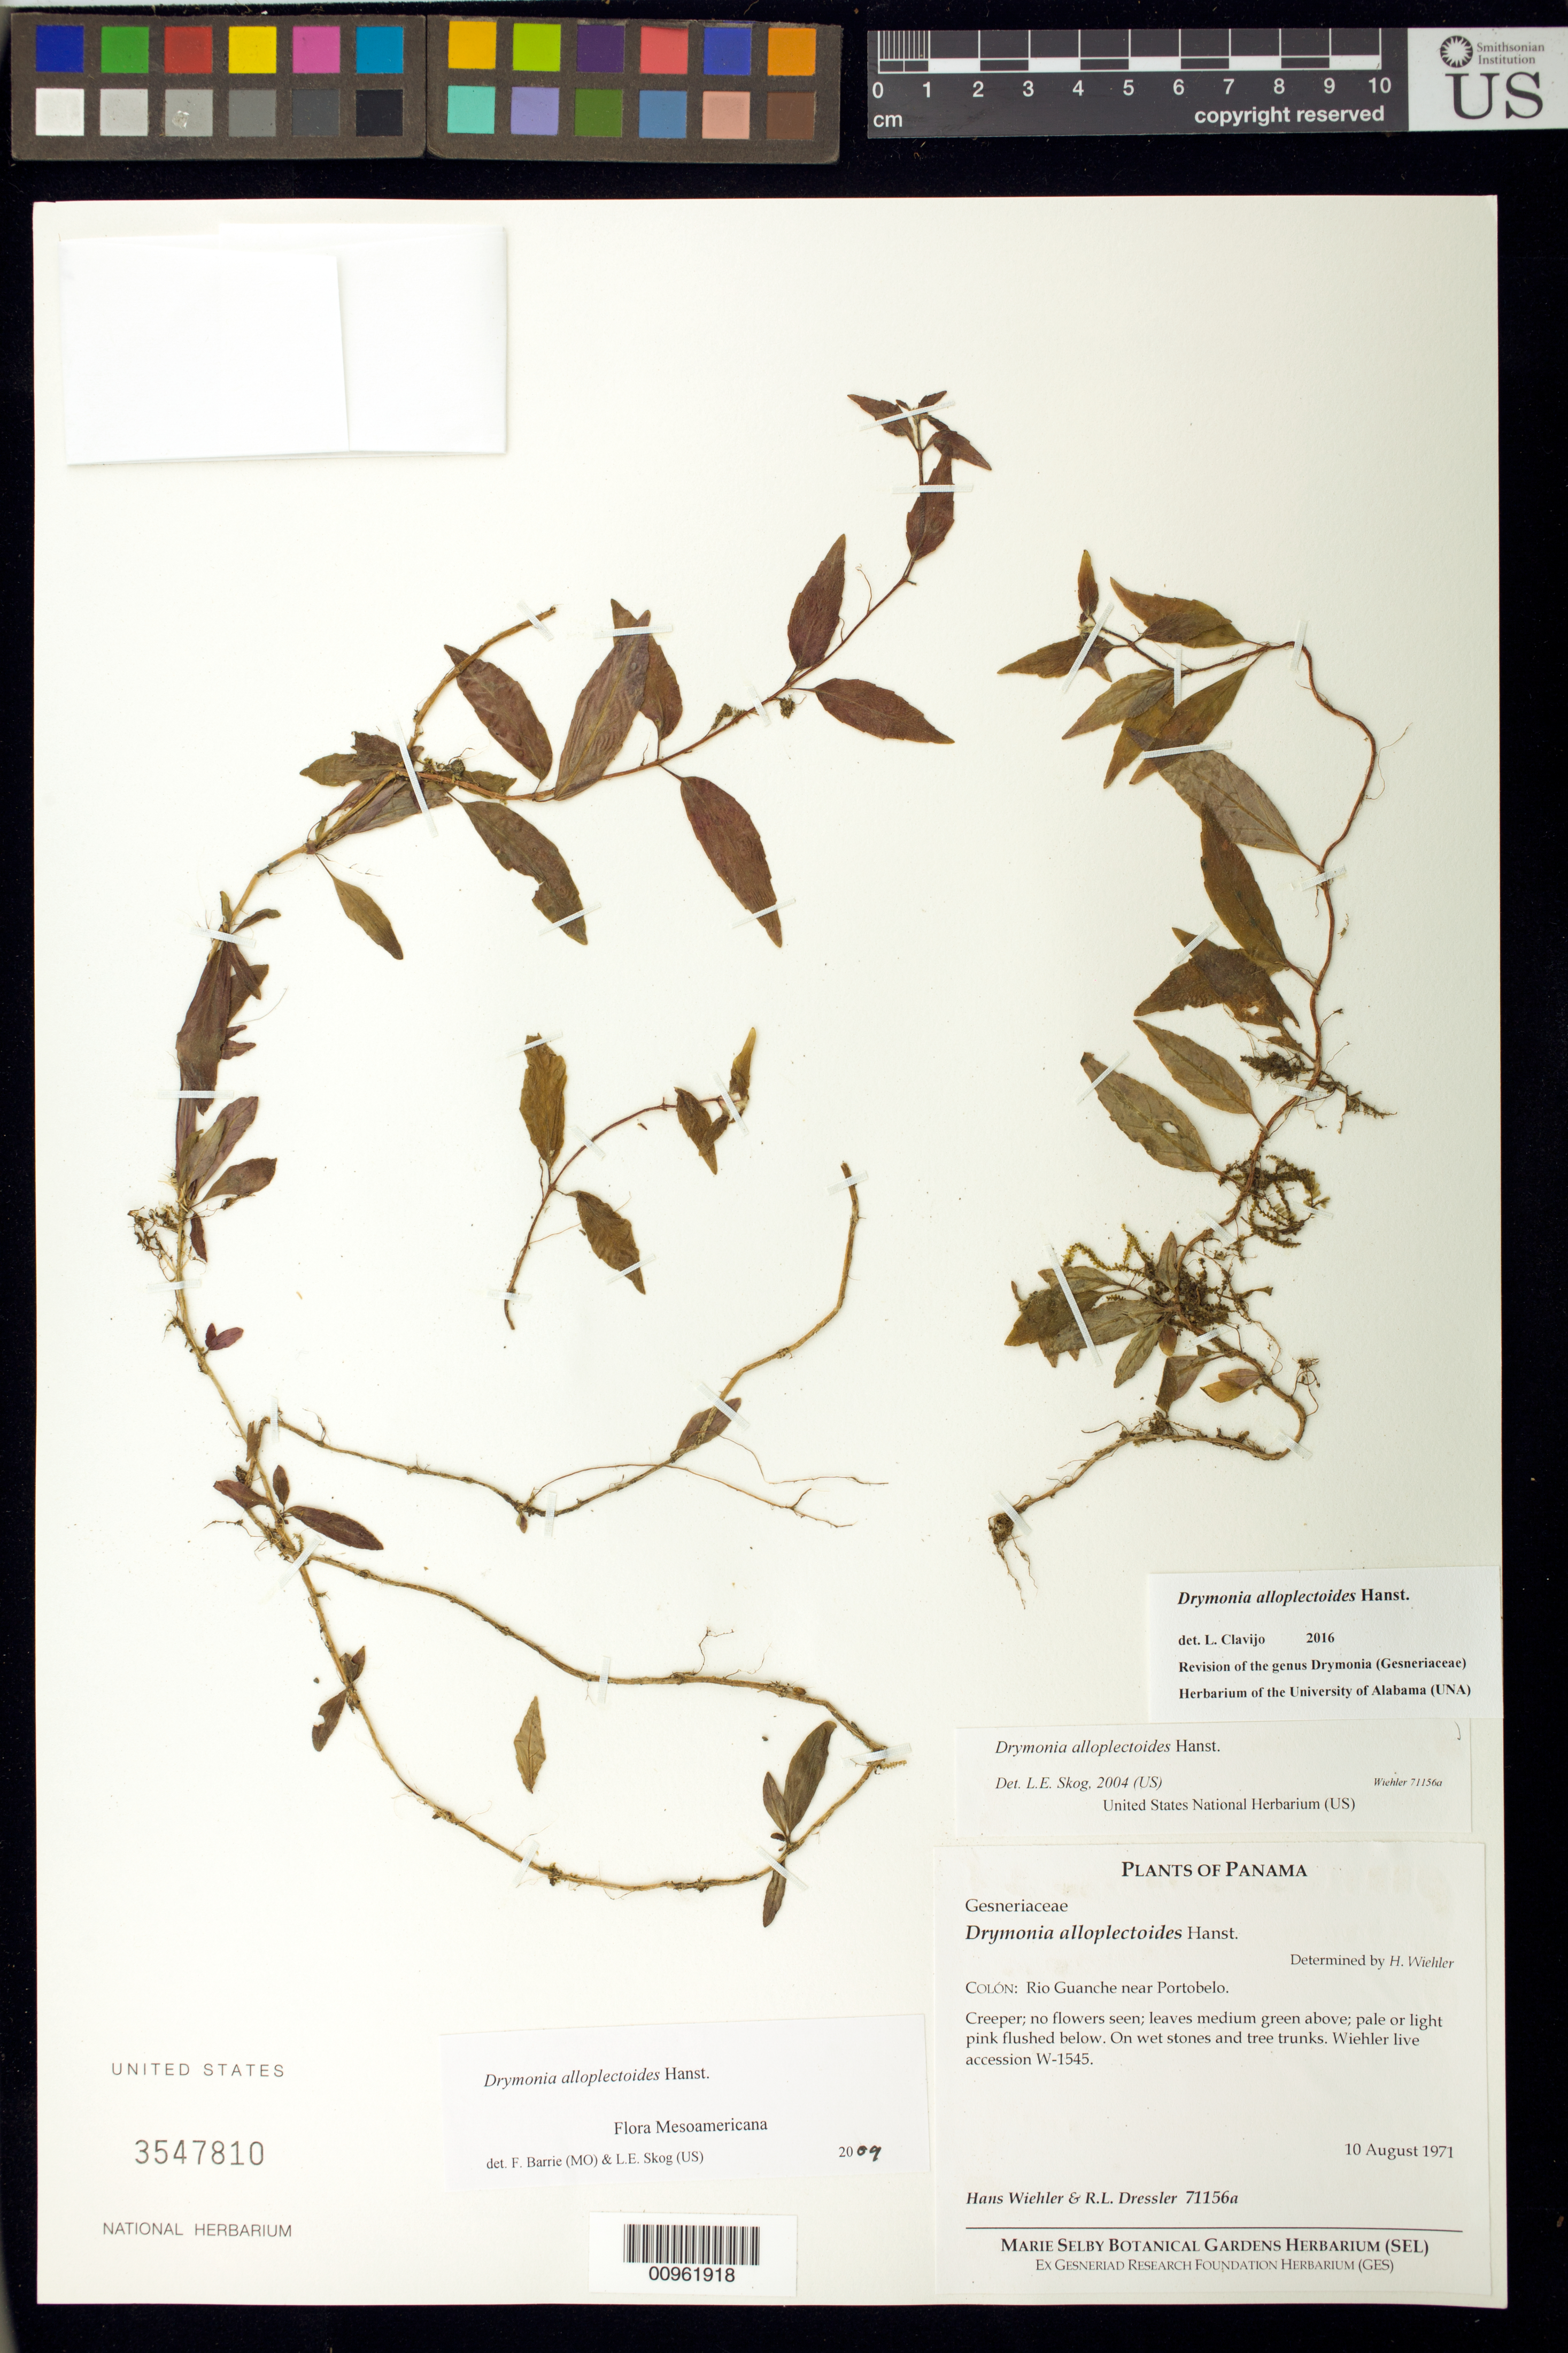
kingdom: Plantae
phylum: Tracheophyta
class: Magnoliopsida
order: Lamiales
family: Gesneriaceae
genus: Drymonia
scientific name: Drymonia alloplectoides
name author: Hanst.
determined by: Skog, Laurence E.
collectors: H. J. Wiehler & R. Dressler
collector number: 71156 a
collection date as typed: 10 Aug 1971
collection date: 1971-08-10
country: Panama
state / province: Colón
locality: Colón: Rio Guanche near Portobelo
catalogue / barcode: US 3547810